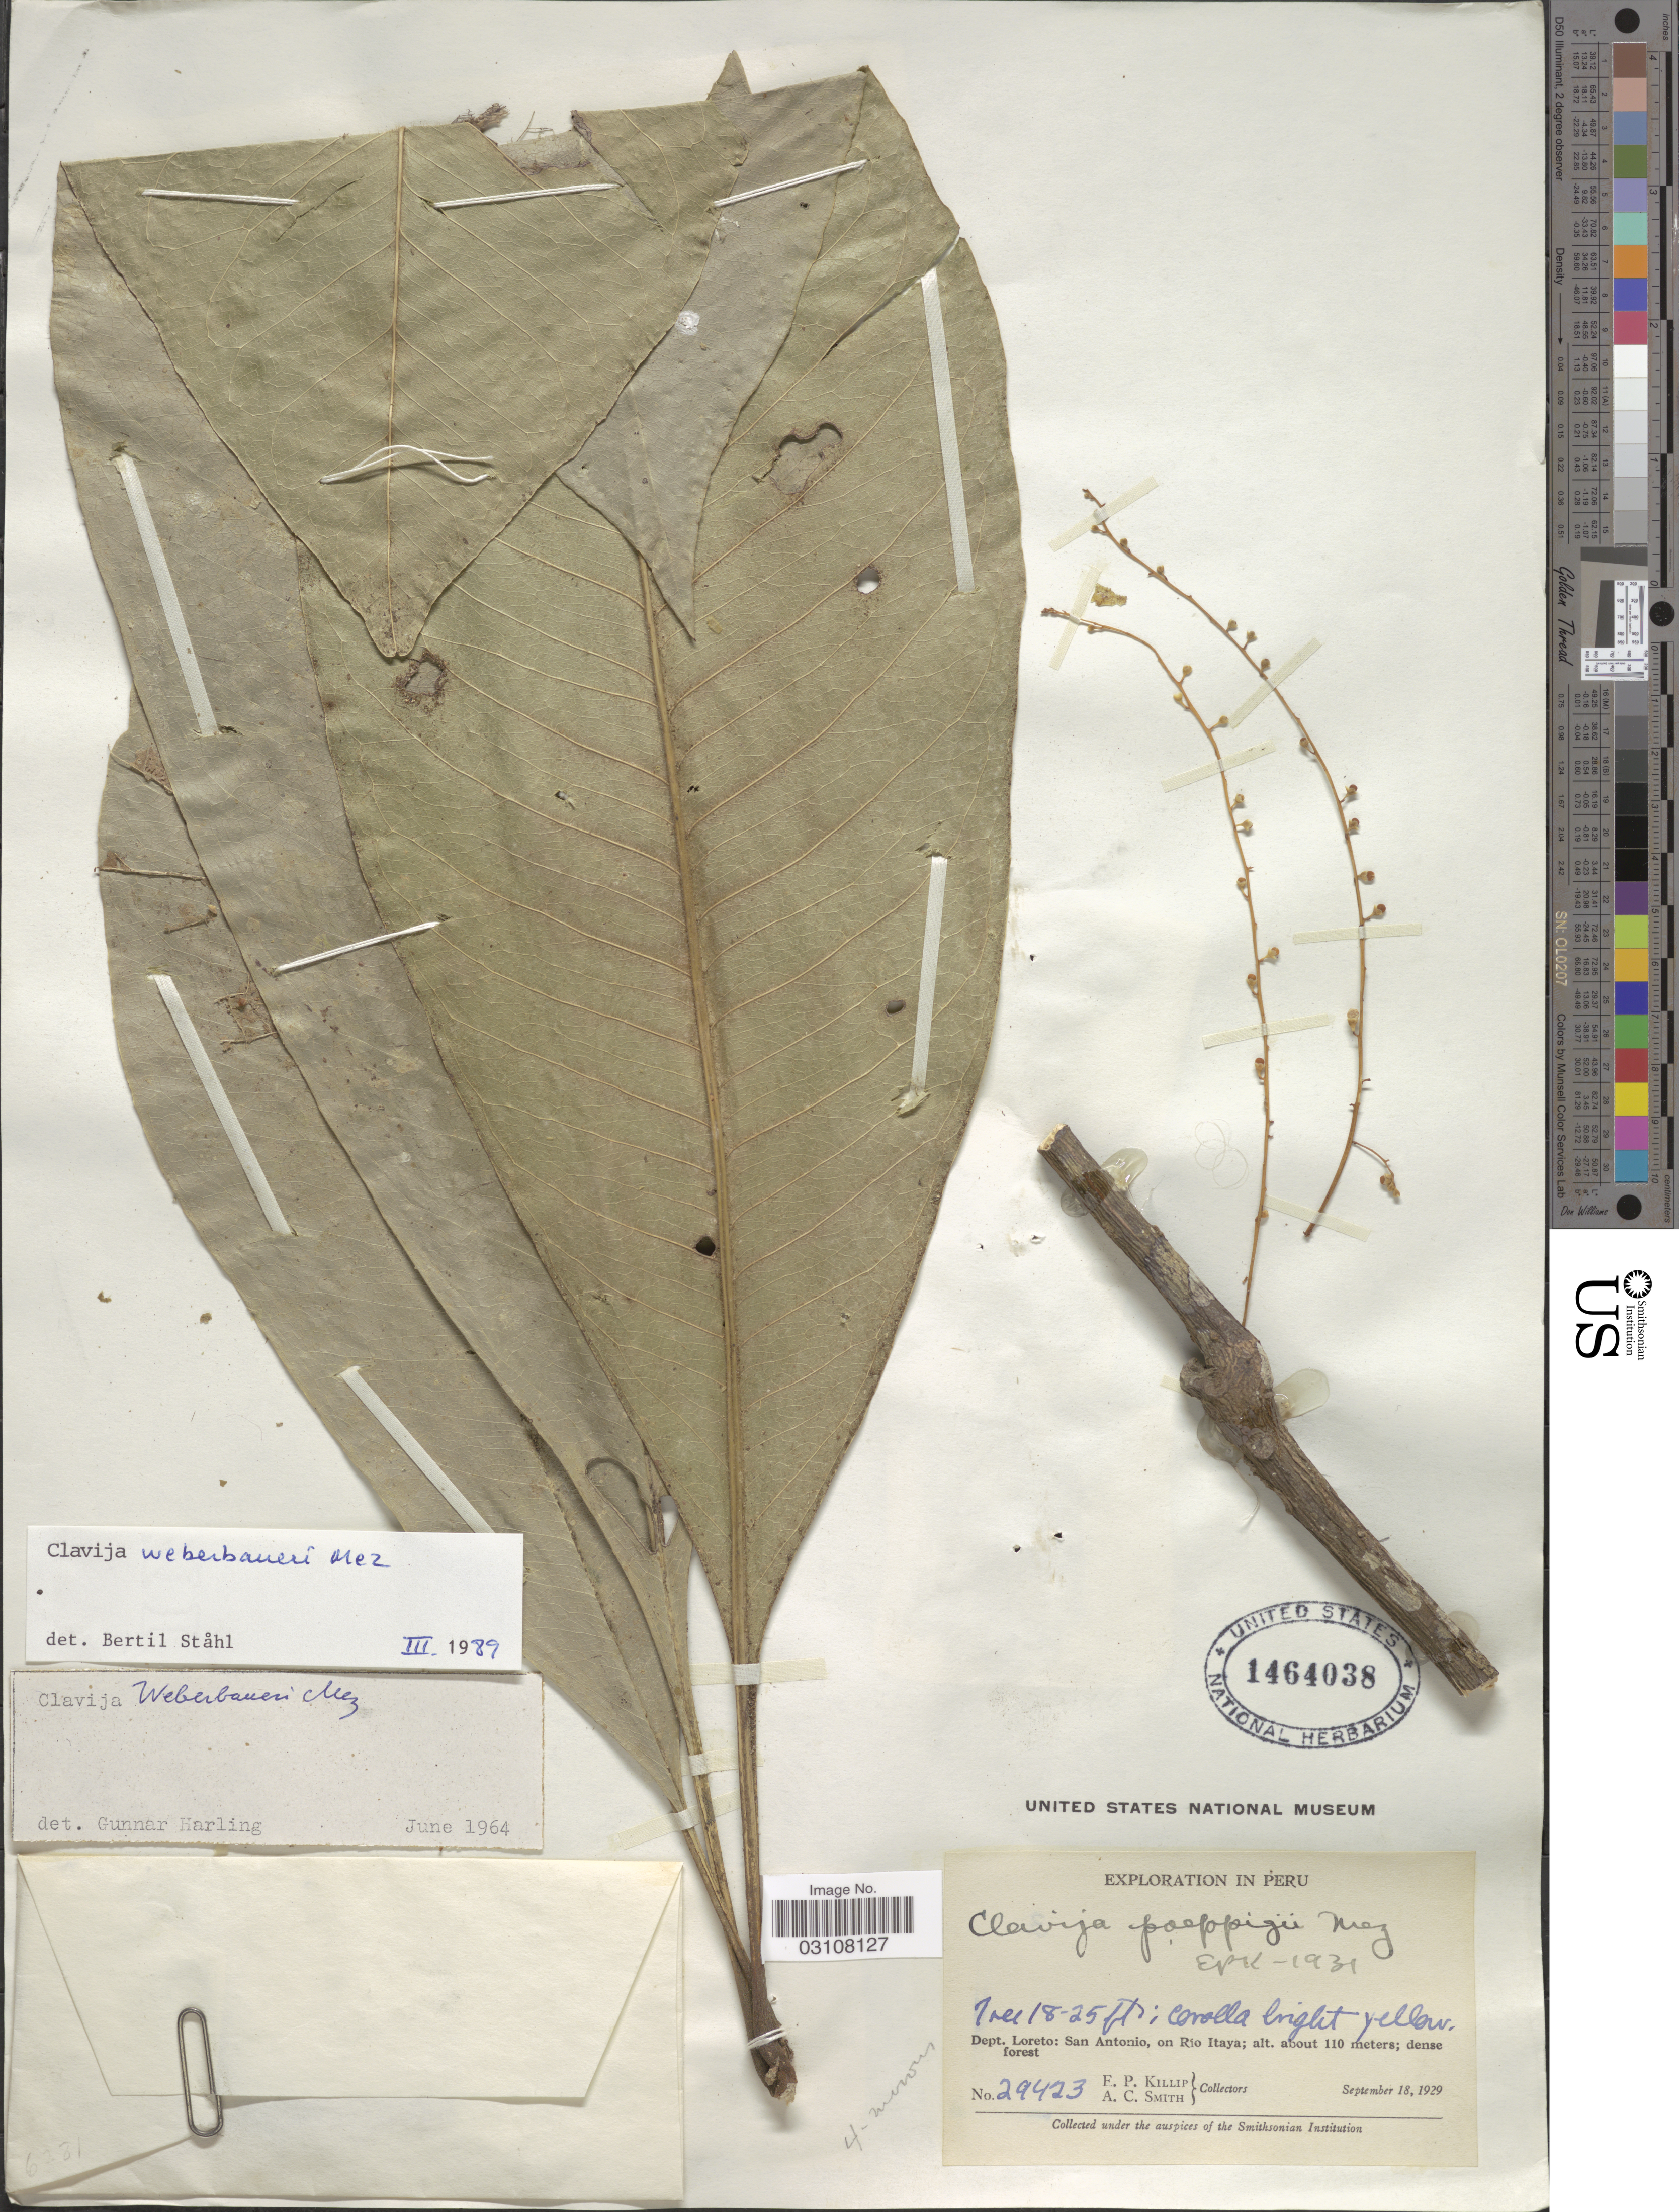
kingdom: Plantae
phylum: Tracheophyta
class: Magnoliopsida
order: Ericales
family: Primulaceae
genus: Clavija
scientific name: Clavija weberbaueri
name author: Mez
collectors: E. P. Killip & A. C. Smith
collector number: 29423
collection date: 1929-09-18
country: Peru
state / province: Loreto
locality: Dept. Loreto: San Antonio, on Río Itaya.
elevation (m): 110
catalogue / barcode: US 1464038